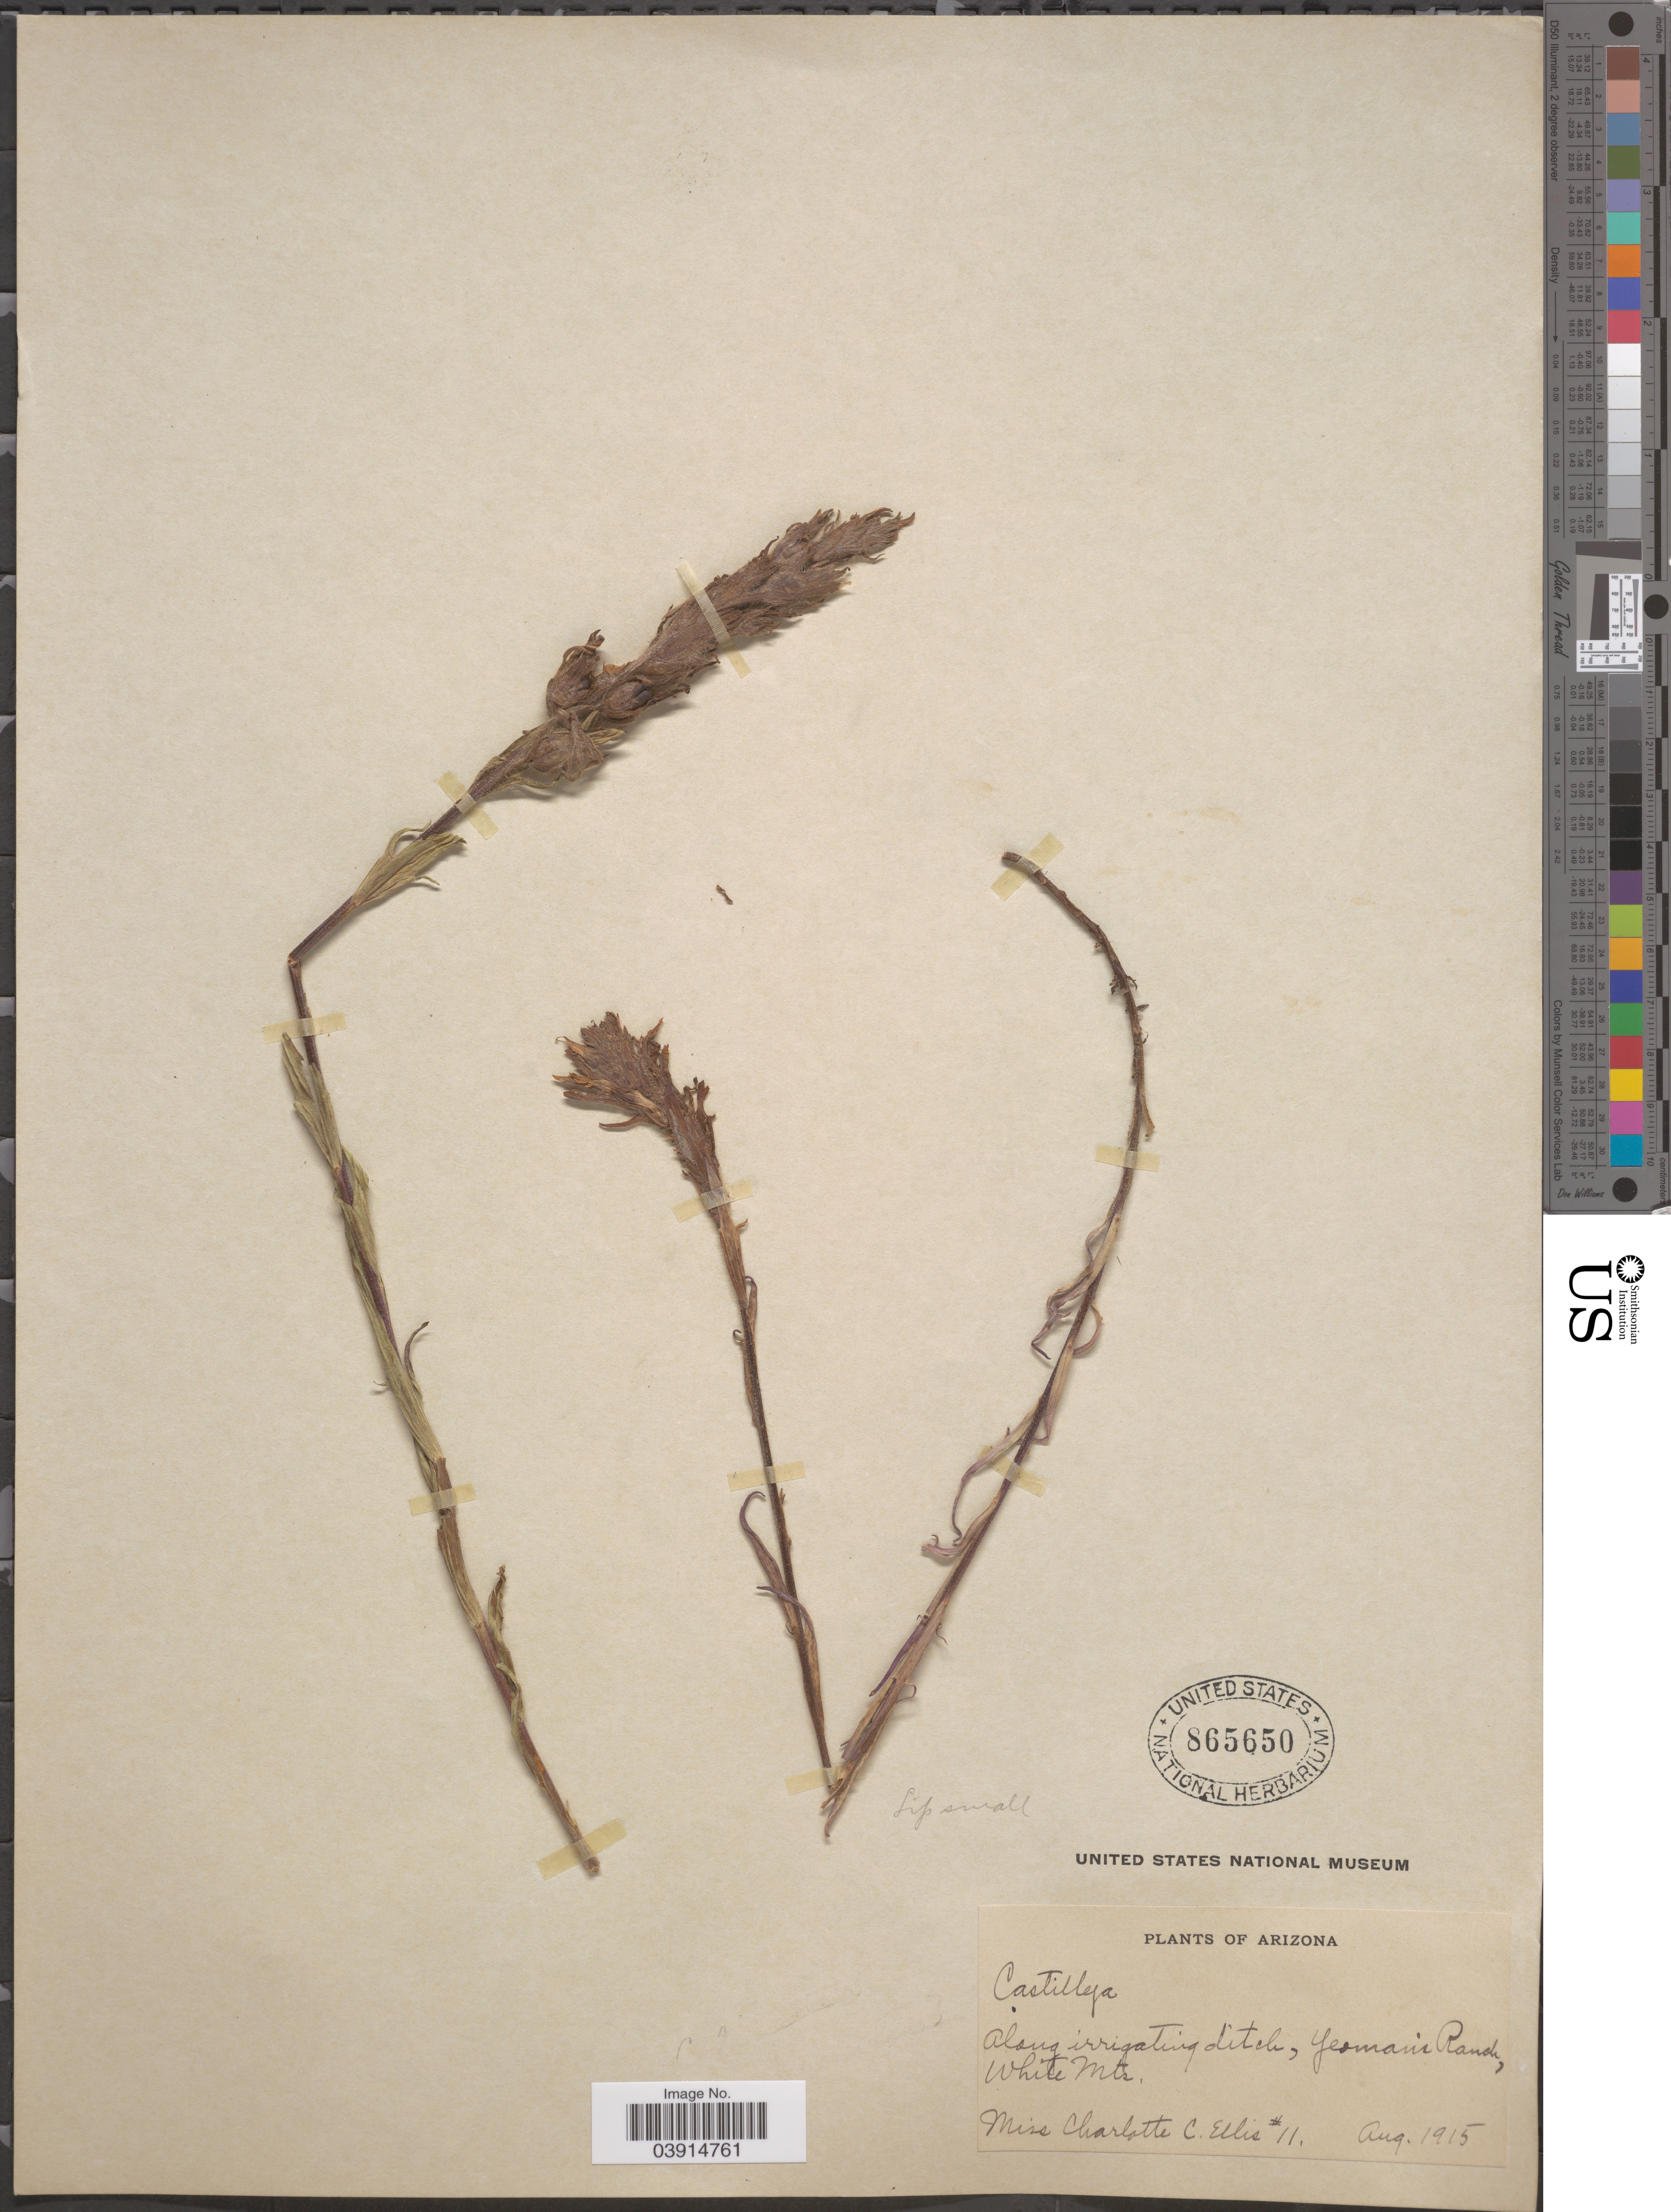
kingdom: Plantae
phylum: Tracheophyta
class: Magnoliopsida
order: Lamiales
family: Orobanchaceae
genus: Castilleja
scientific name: Castilleja sp.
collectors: C. C. Ellis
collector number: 11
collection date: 1915-08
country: United States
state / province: Arizona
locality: Along irrigating ditch, Yeoman's Ranch, White Mts.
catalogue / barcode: US 865650